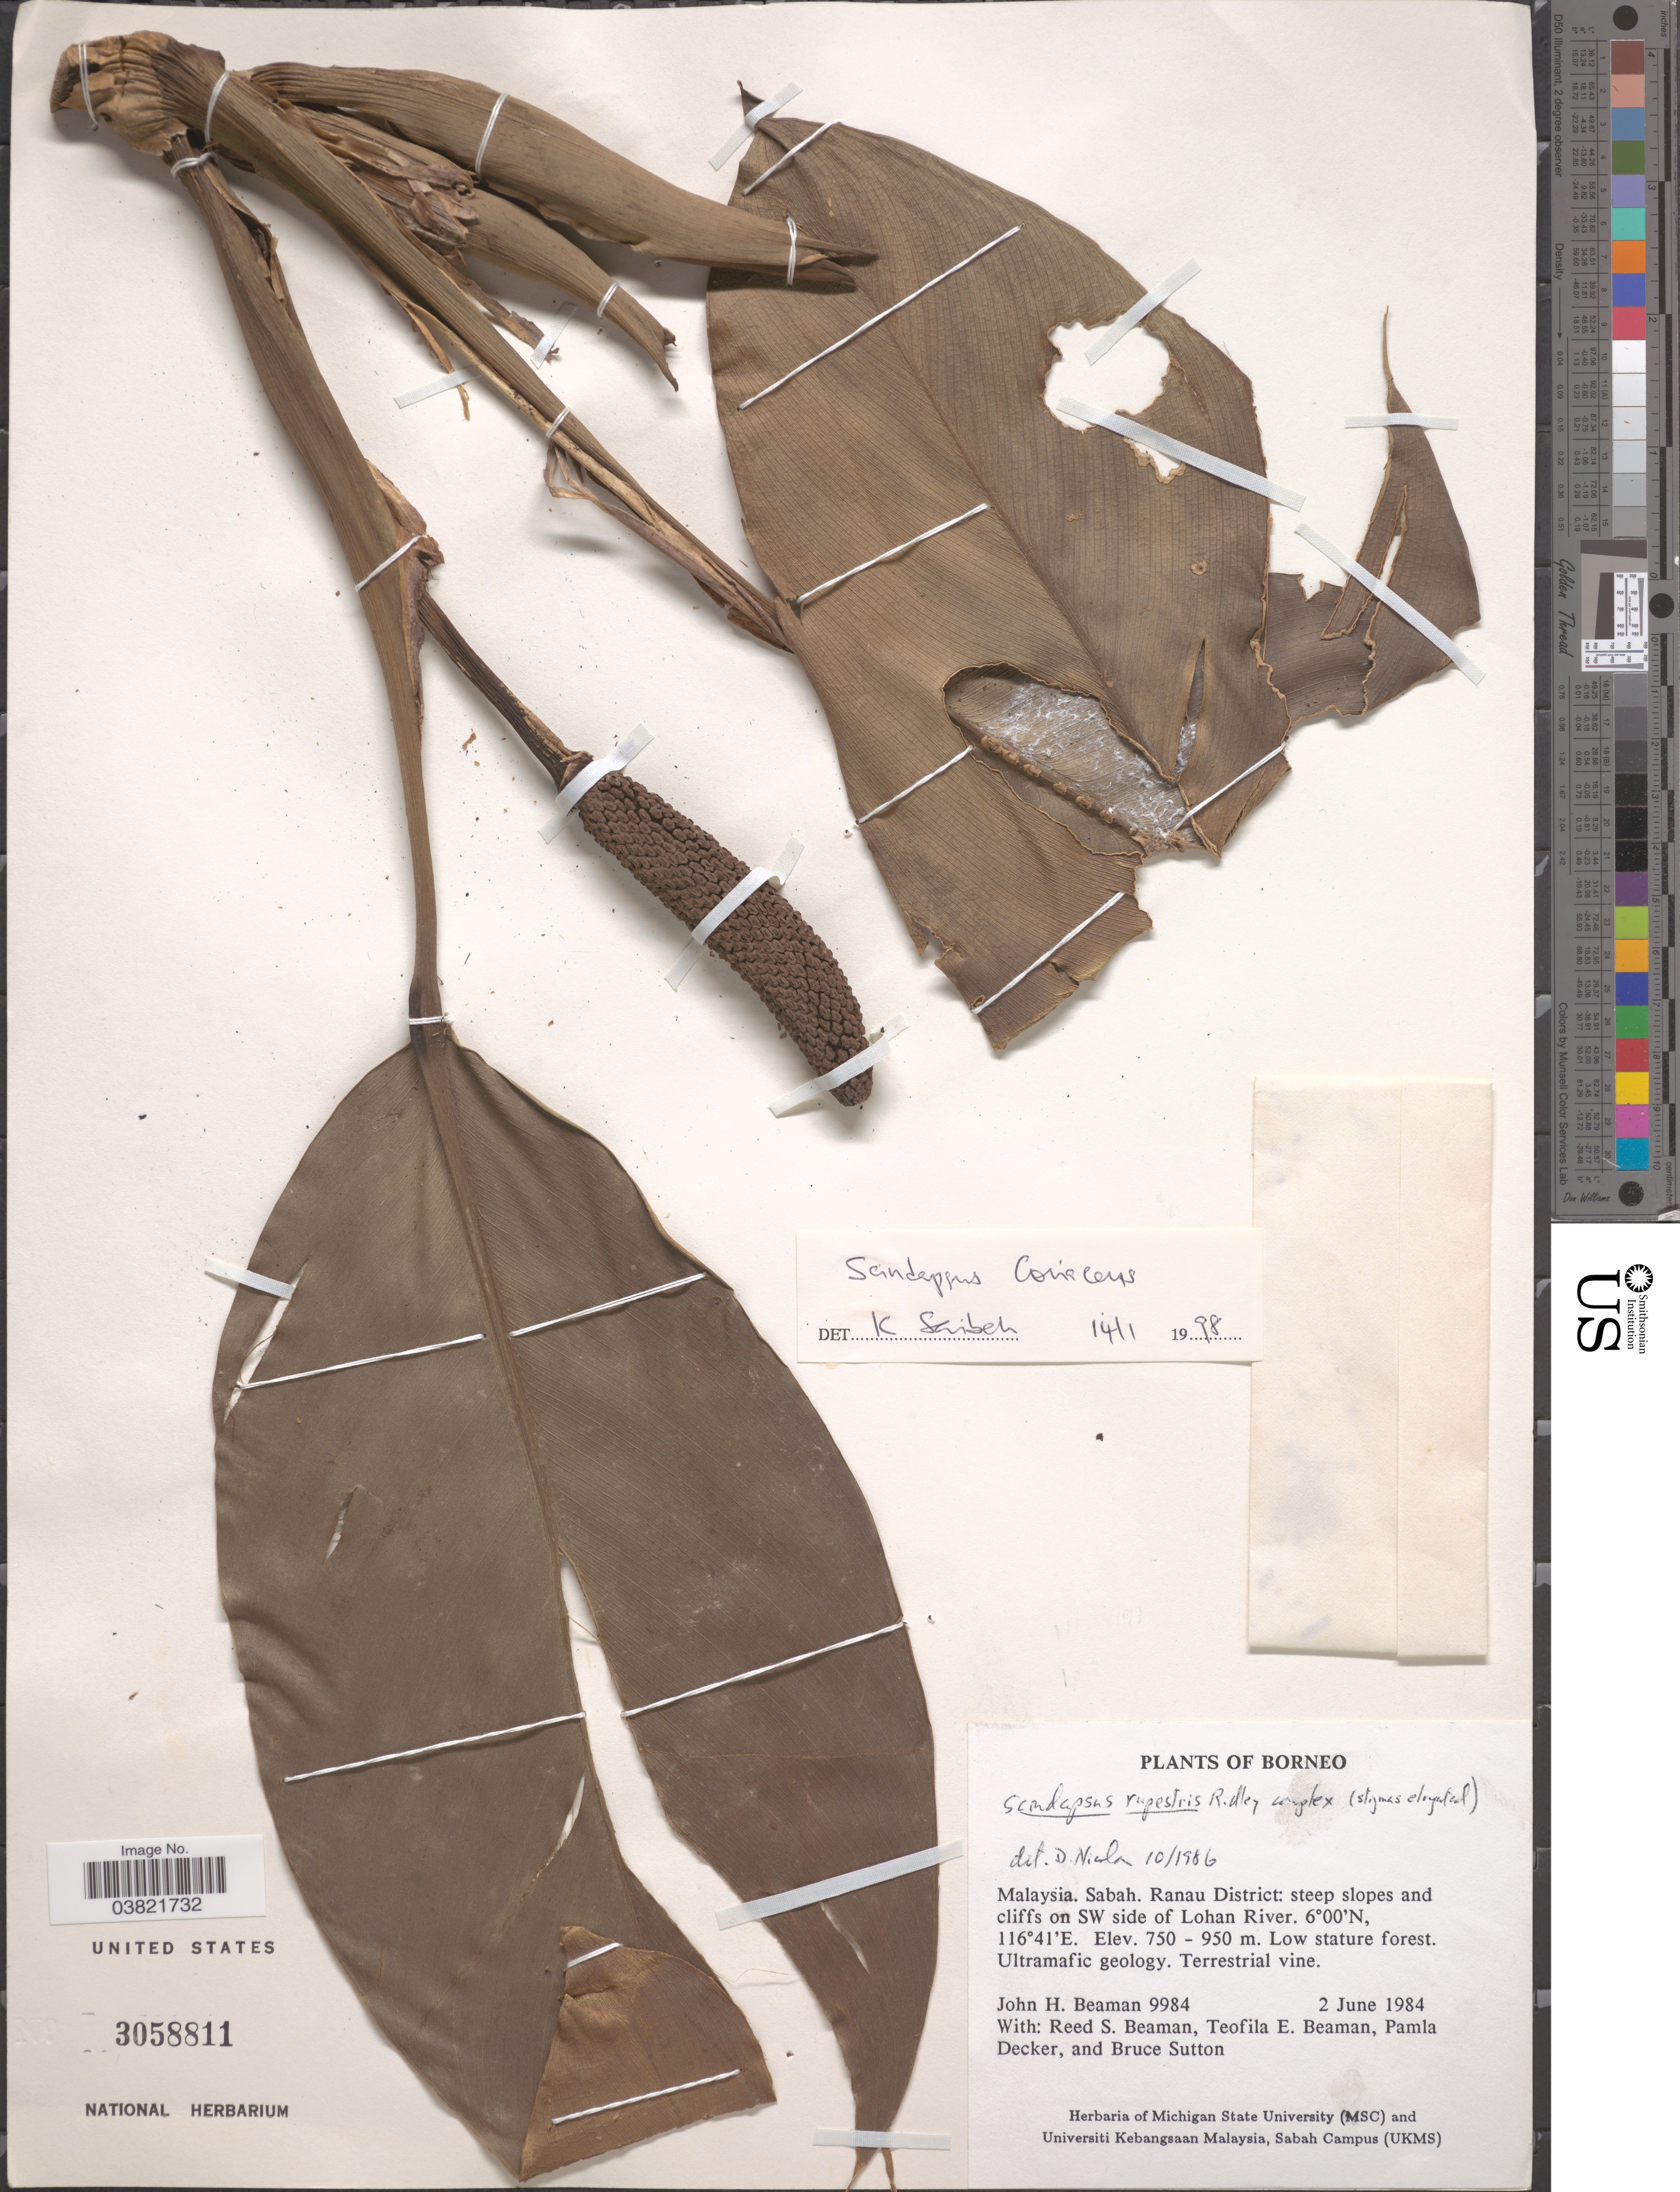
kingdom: Plantae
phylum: Tracheophyta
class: Liliopsida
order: Alismatales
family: Araceae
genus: Scindapsus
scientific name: Scindapsus coriaceus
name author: Engl.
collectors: J. H. Beaman, R. S. Beaman, T. E. Beaman, P. Decker & B. Sutton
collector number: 9984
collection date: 1984-06-02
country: Malaysia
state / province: Sabah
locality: Borneo. Ranau District: steep slopes and cliffs on SW side of Lohan River.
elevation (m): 750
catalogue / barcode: US 3058811